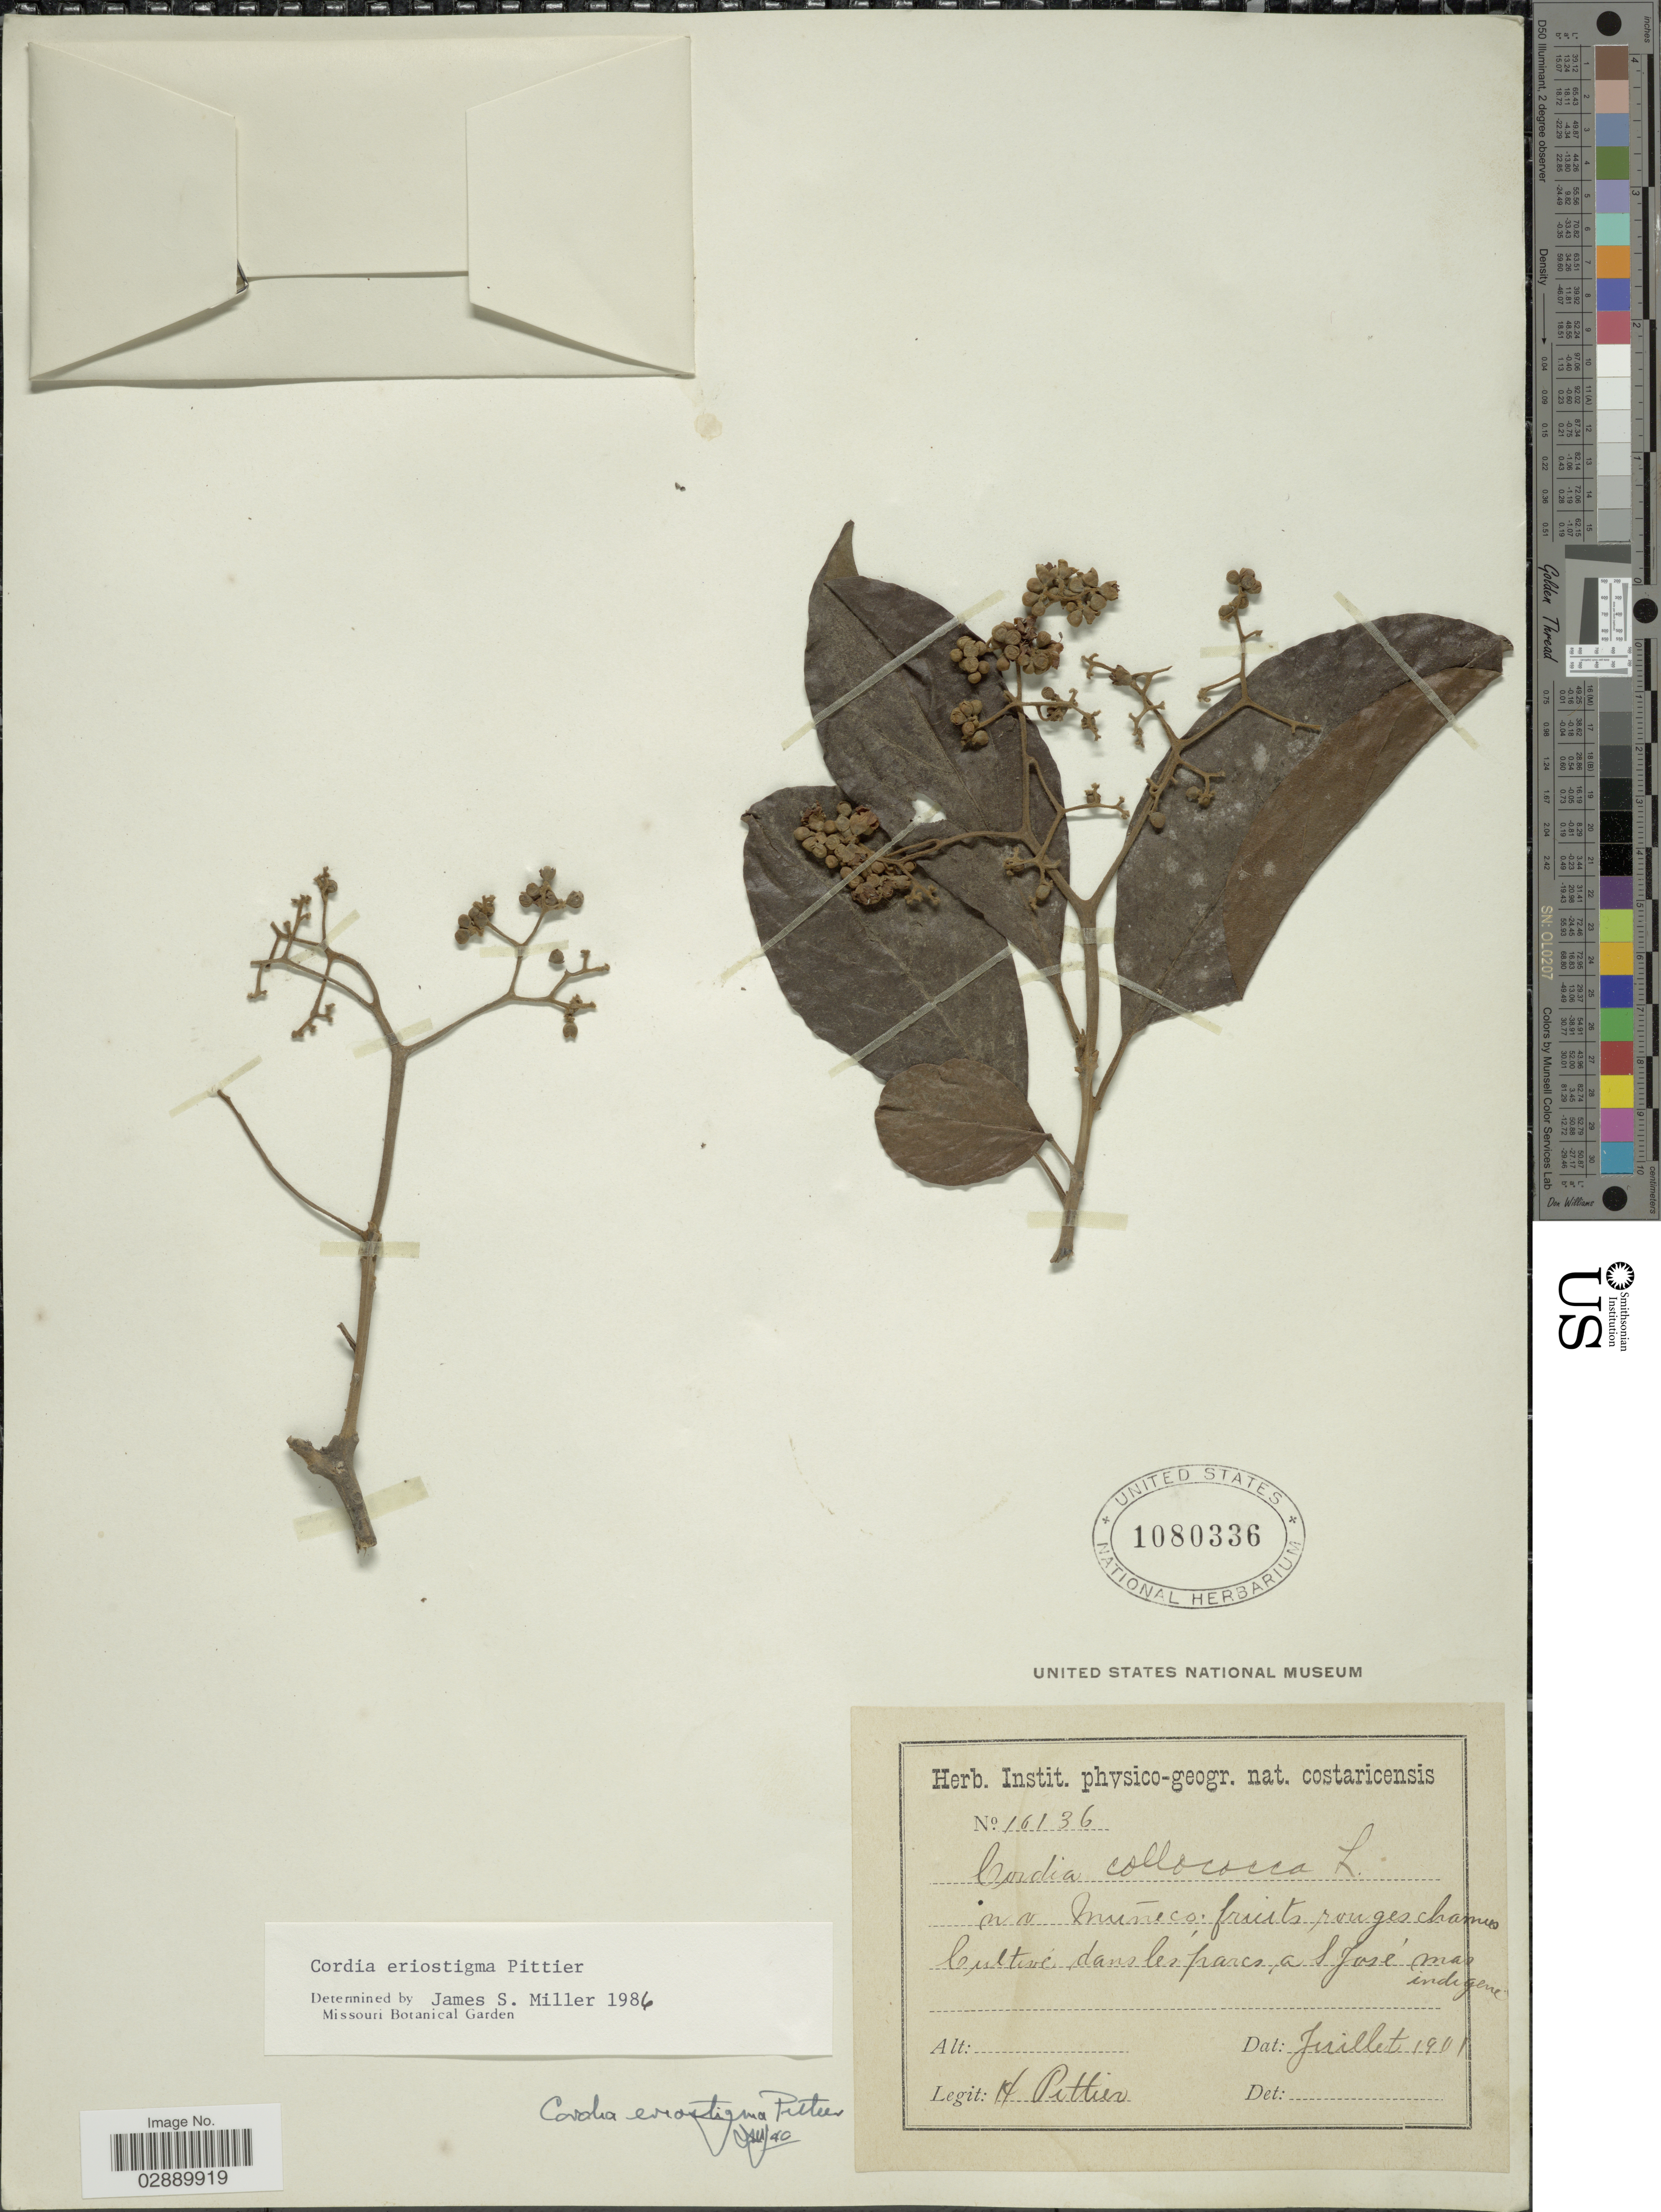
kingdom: Plantae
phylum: Tracheophyta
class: Magnoliopsida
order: Boraginales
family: Cordiaceae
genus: Cordia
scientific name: Cordia eriostigma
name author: Pittier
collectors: H. F. Pittier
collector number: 16136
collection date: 1901-07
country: Costa Rica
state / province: San José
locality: Cultive dans les parcs a S José mas indigene.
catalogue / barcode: US 1080336